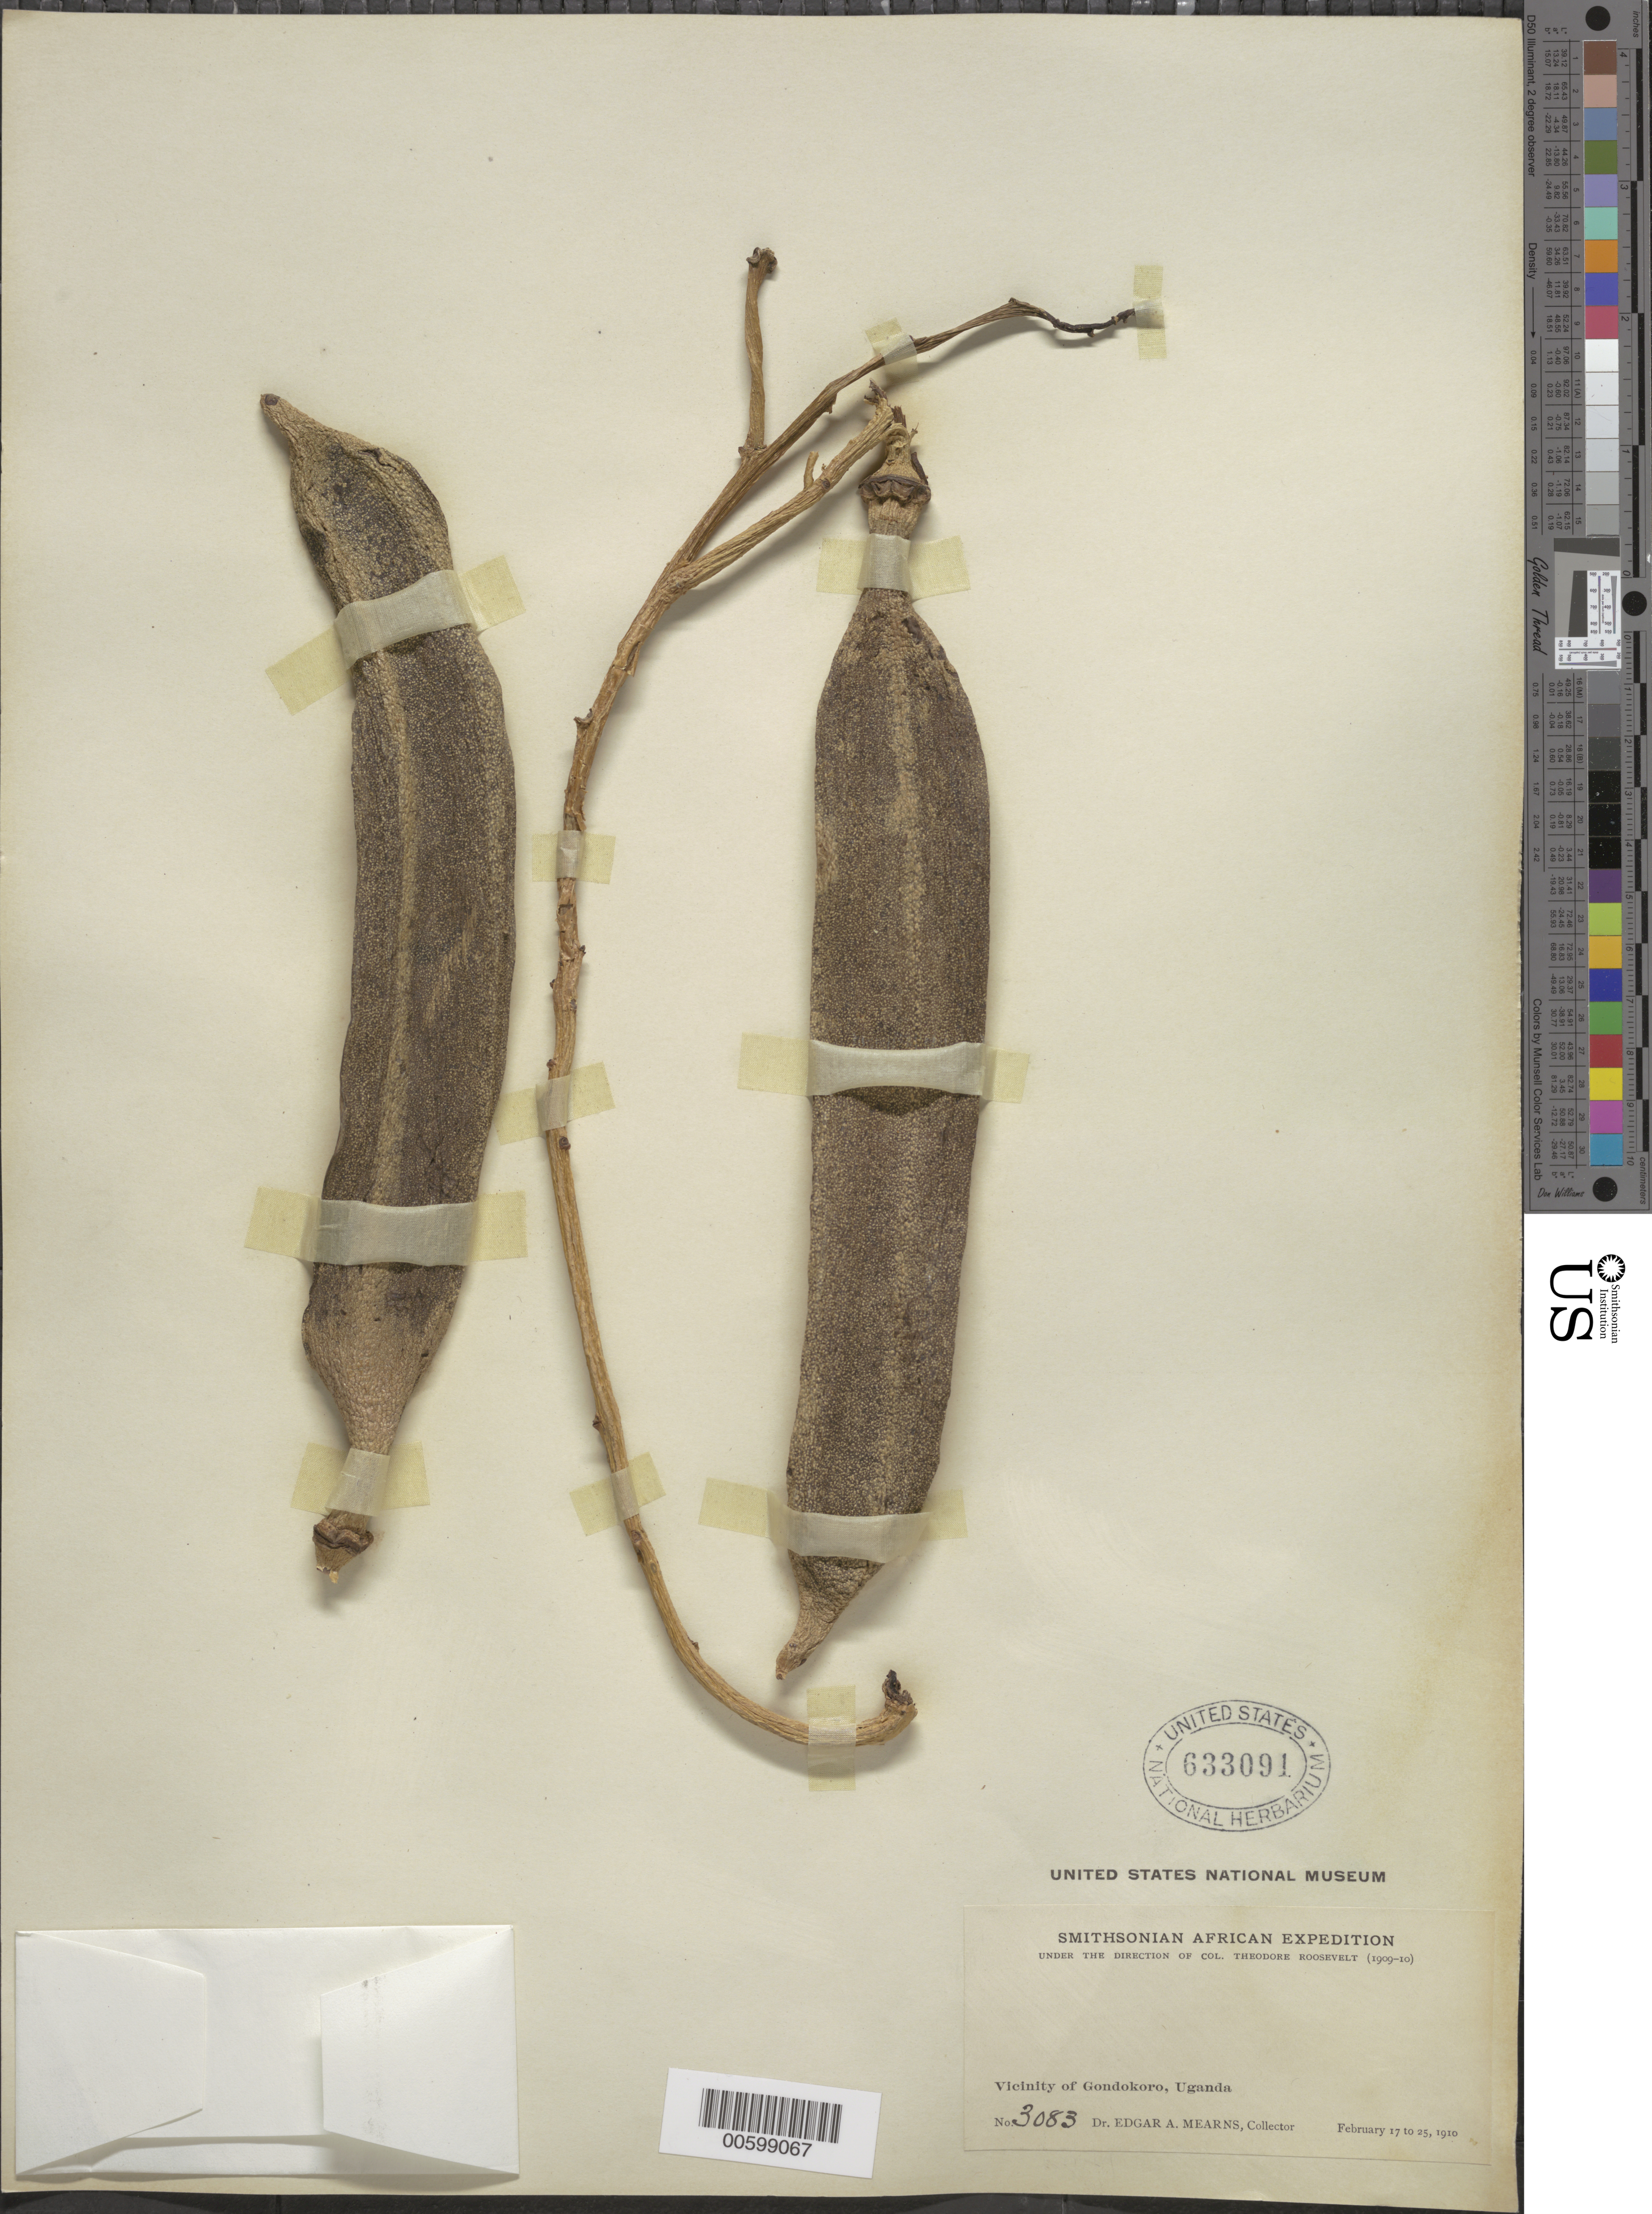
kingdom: Plantae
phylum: Tracheophyta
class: Magnoliopsida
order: Gentianales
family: Apocynaceae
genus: Matelea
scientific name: Matelea stenopetala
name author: Sandwith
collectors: E. A. Mearns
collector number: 3083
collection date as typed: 17 Feb 1910 to 25 Feb 1910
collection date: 1910-02-17/1910-02-25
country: Sudan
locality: Vicinity of Gondokoro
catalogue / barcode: US 633091